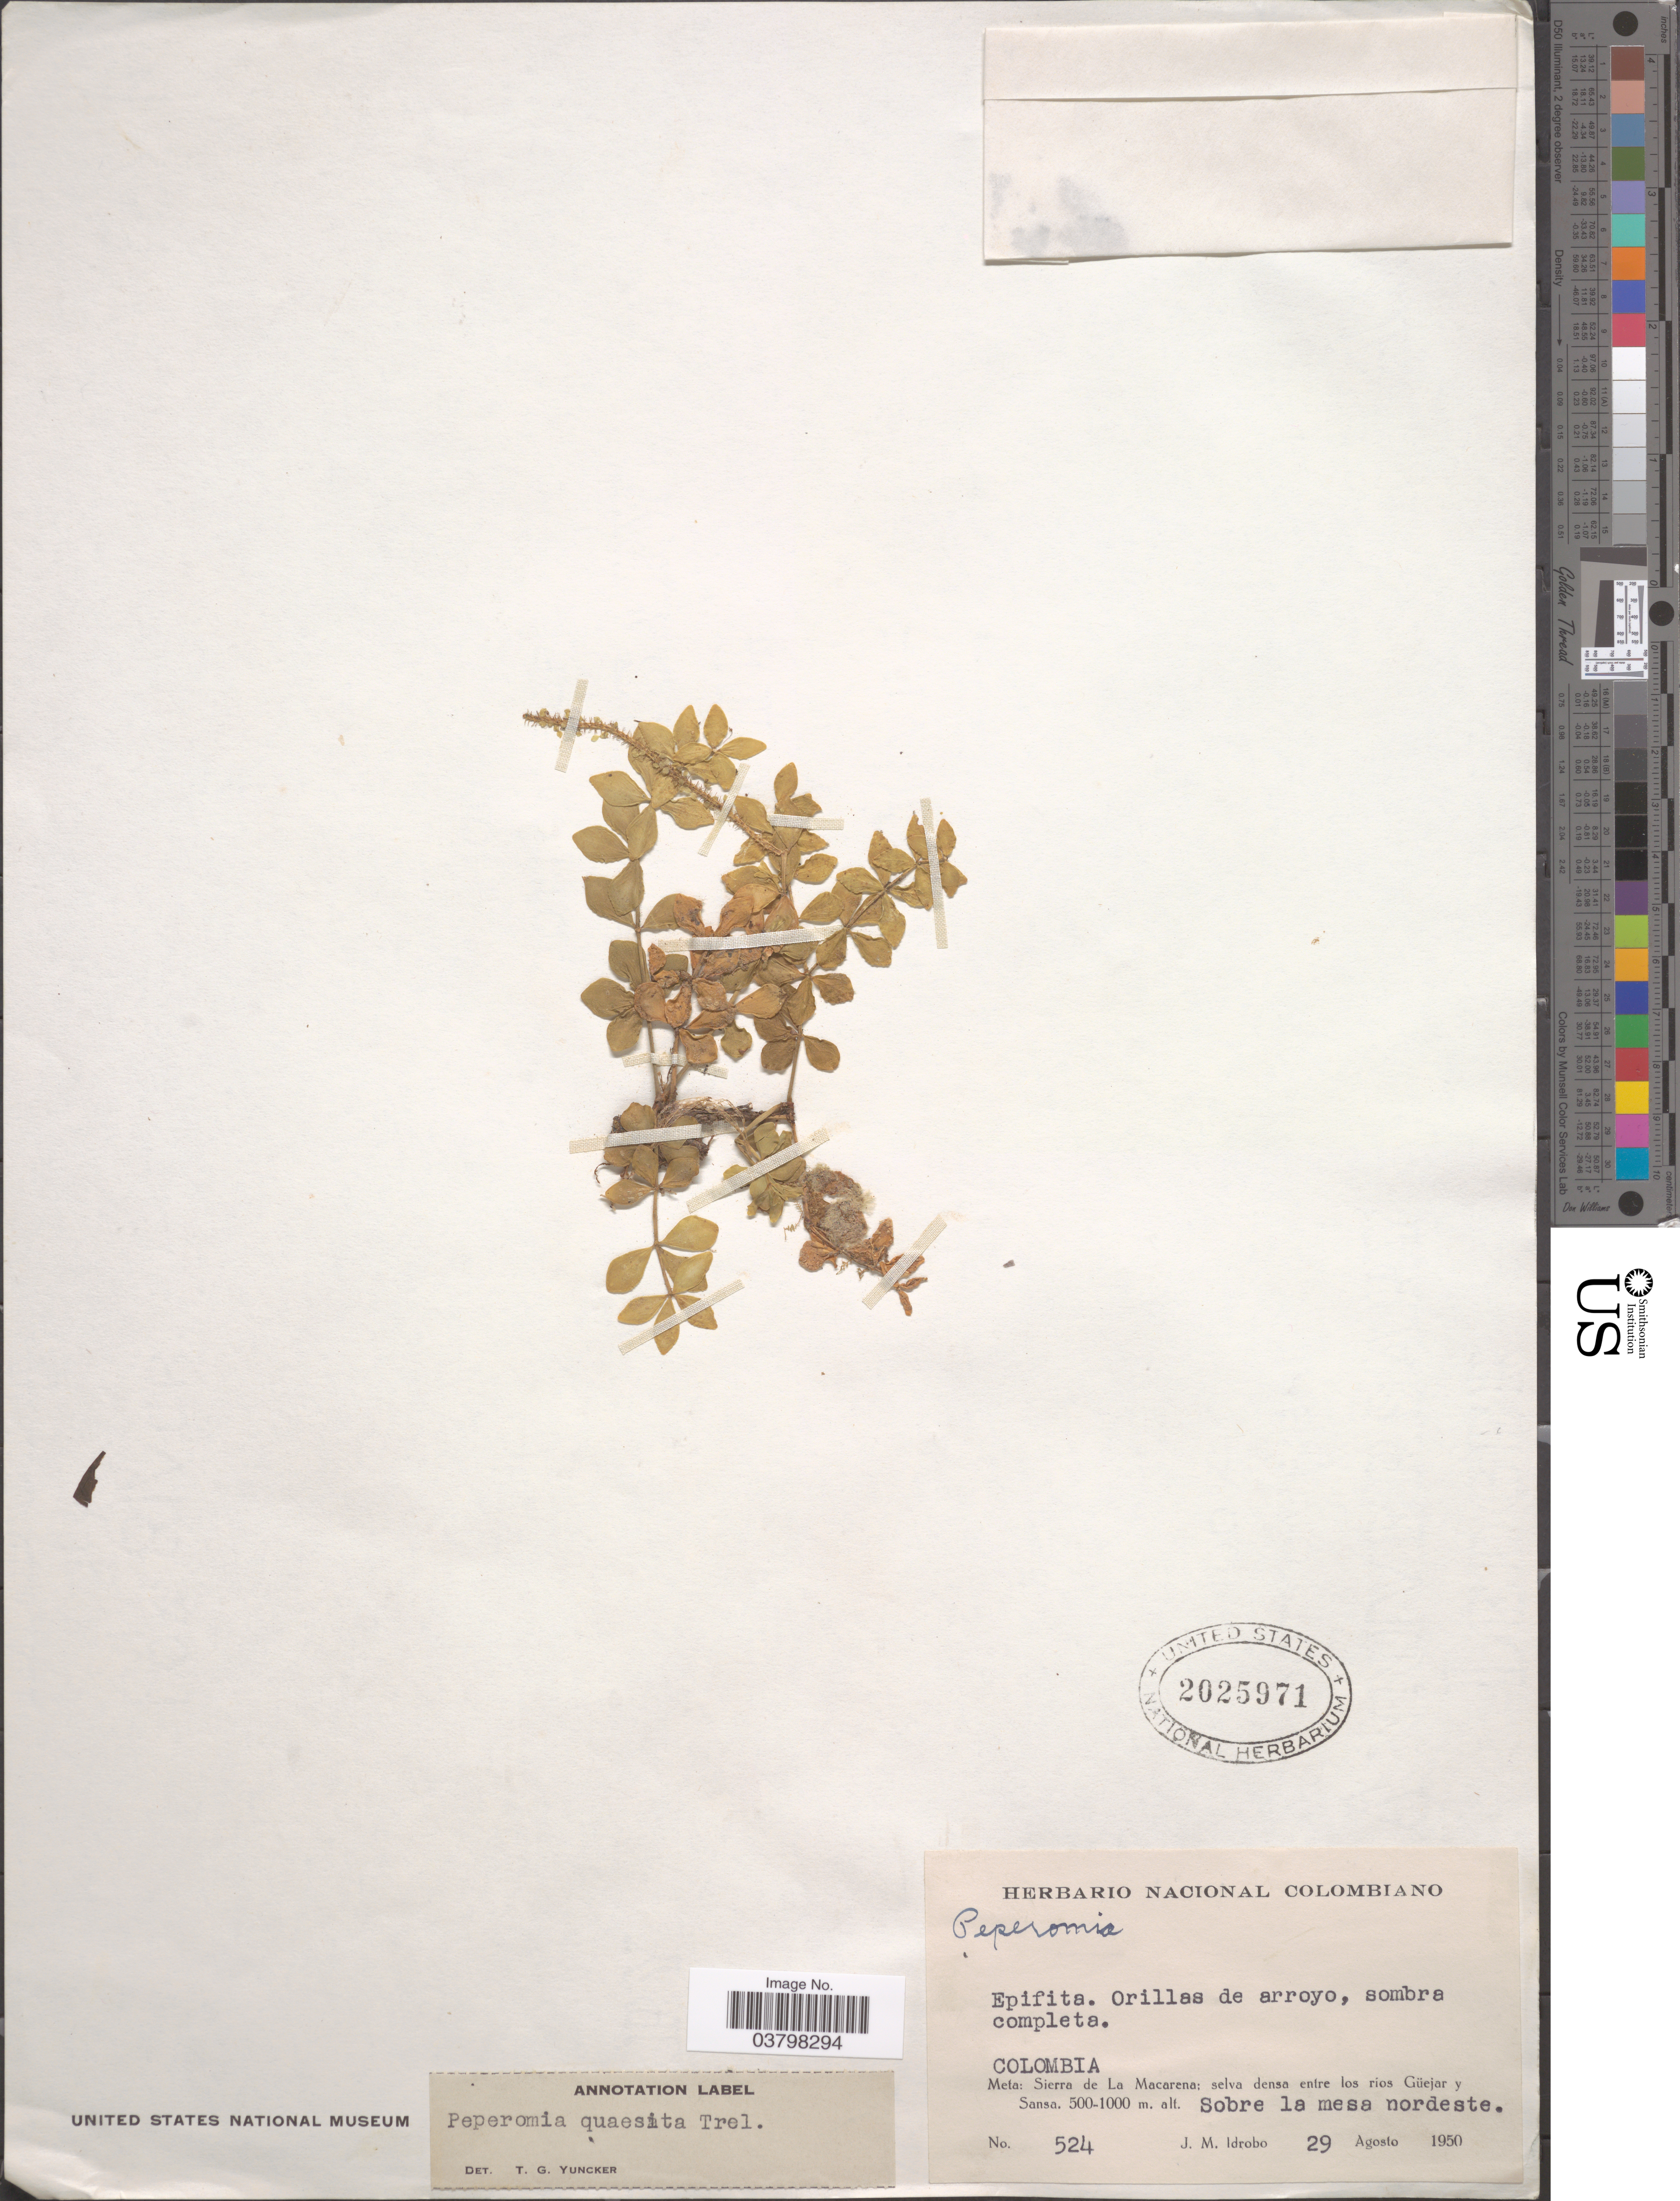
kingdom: Plantae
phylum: Tracheophyta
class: Magnoliopsida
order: Piperales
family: Piperaceae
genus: Peperomia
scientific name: Peperomia quaesita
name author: Trel. in J.F. Macbr.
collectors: J. M. Idrobo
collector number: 524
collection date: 1950-08-29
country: Colombia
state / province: Meta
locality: Sierra de La Macarena: selva dense entre los ríos Güejar y Sansa. Sobre la mesa nordeste.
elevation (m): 500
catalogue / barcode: US 2025971